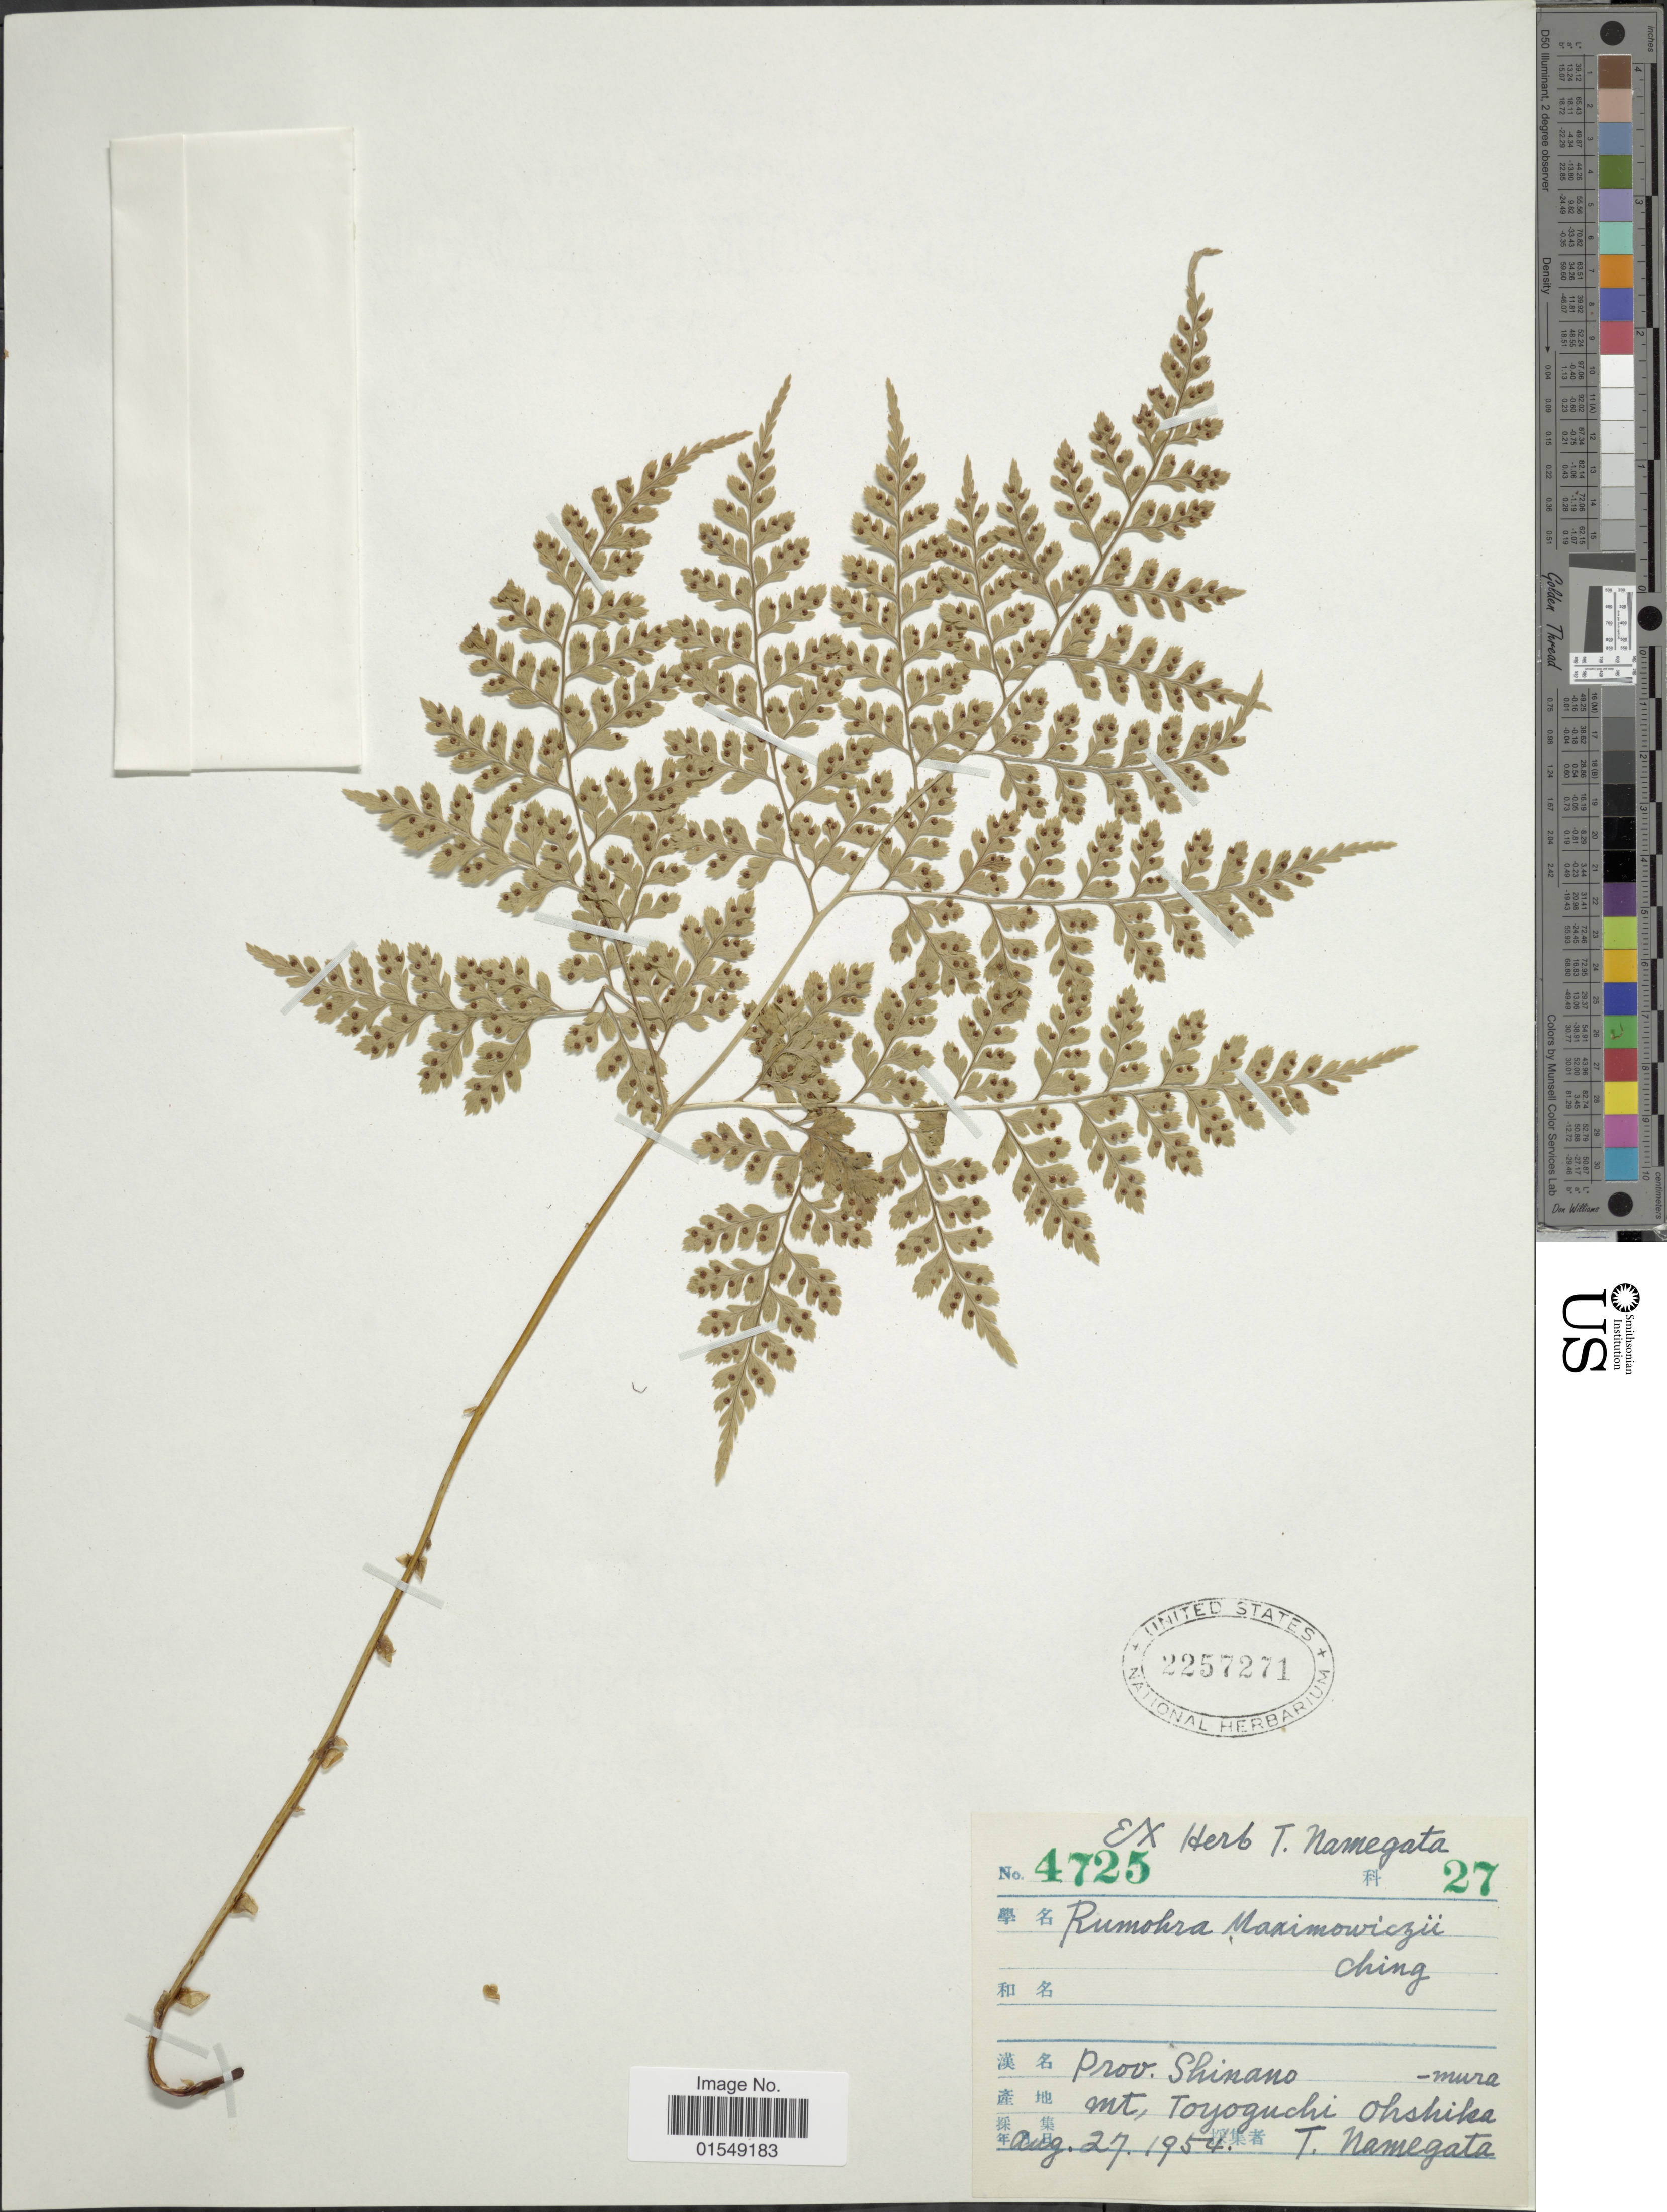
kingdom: Plantae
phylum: Tracheophyta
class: Polypodiopsida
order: Polypodiales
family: Dryopteridaceae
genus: Arachniodes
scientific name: Arachniodes maximowiczii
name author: (Baker) Ohwi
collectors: T. Namegata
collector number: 4725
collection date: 1954-08-27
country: Japan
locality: Prov. Shinano, Mt. Toyoguchi Ohshika-mura.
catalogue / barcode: US 2257271